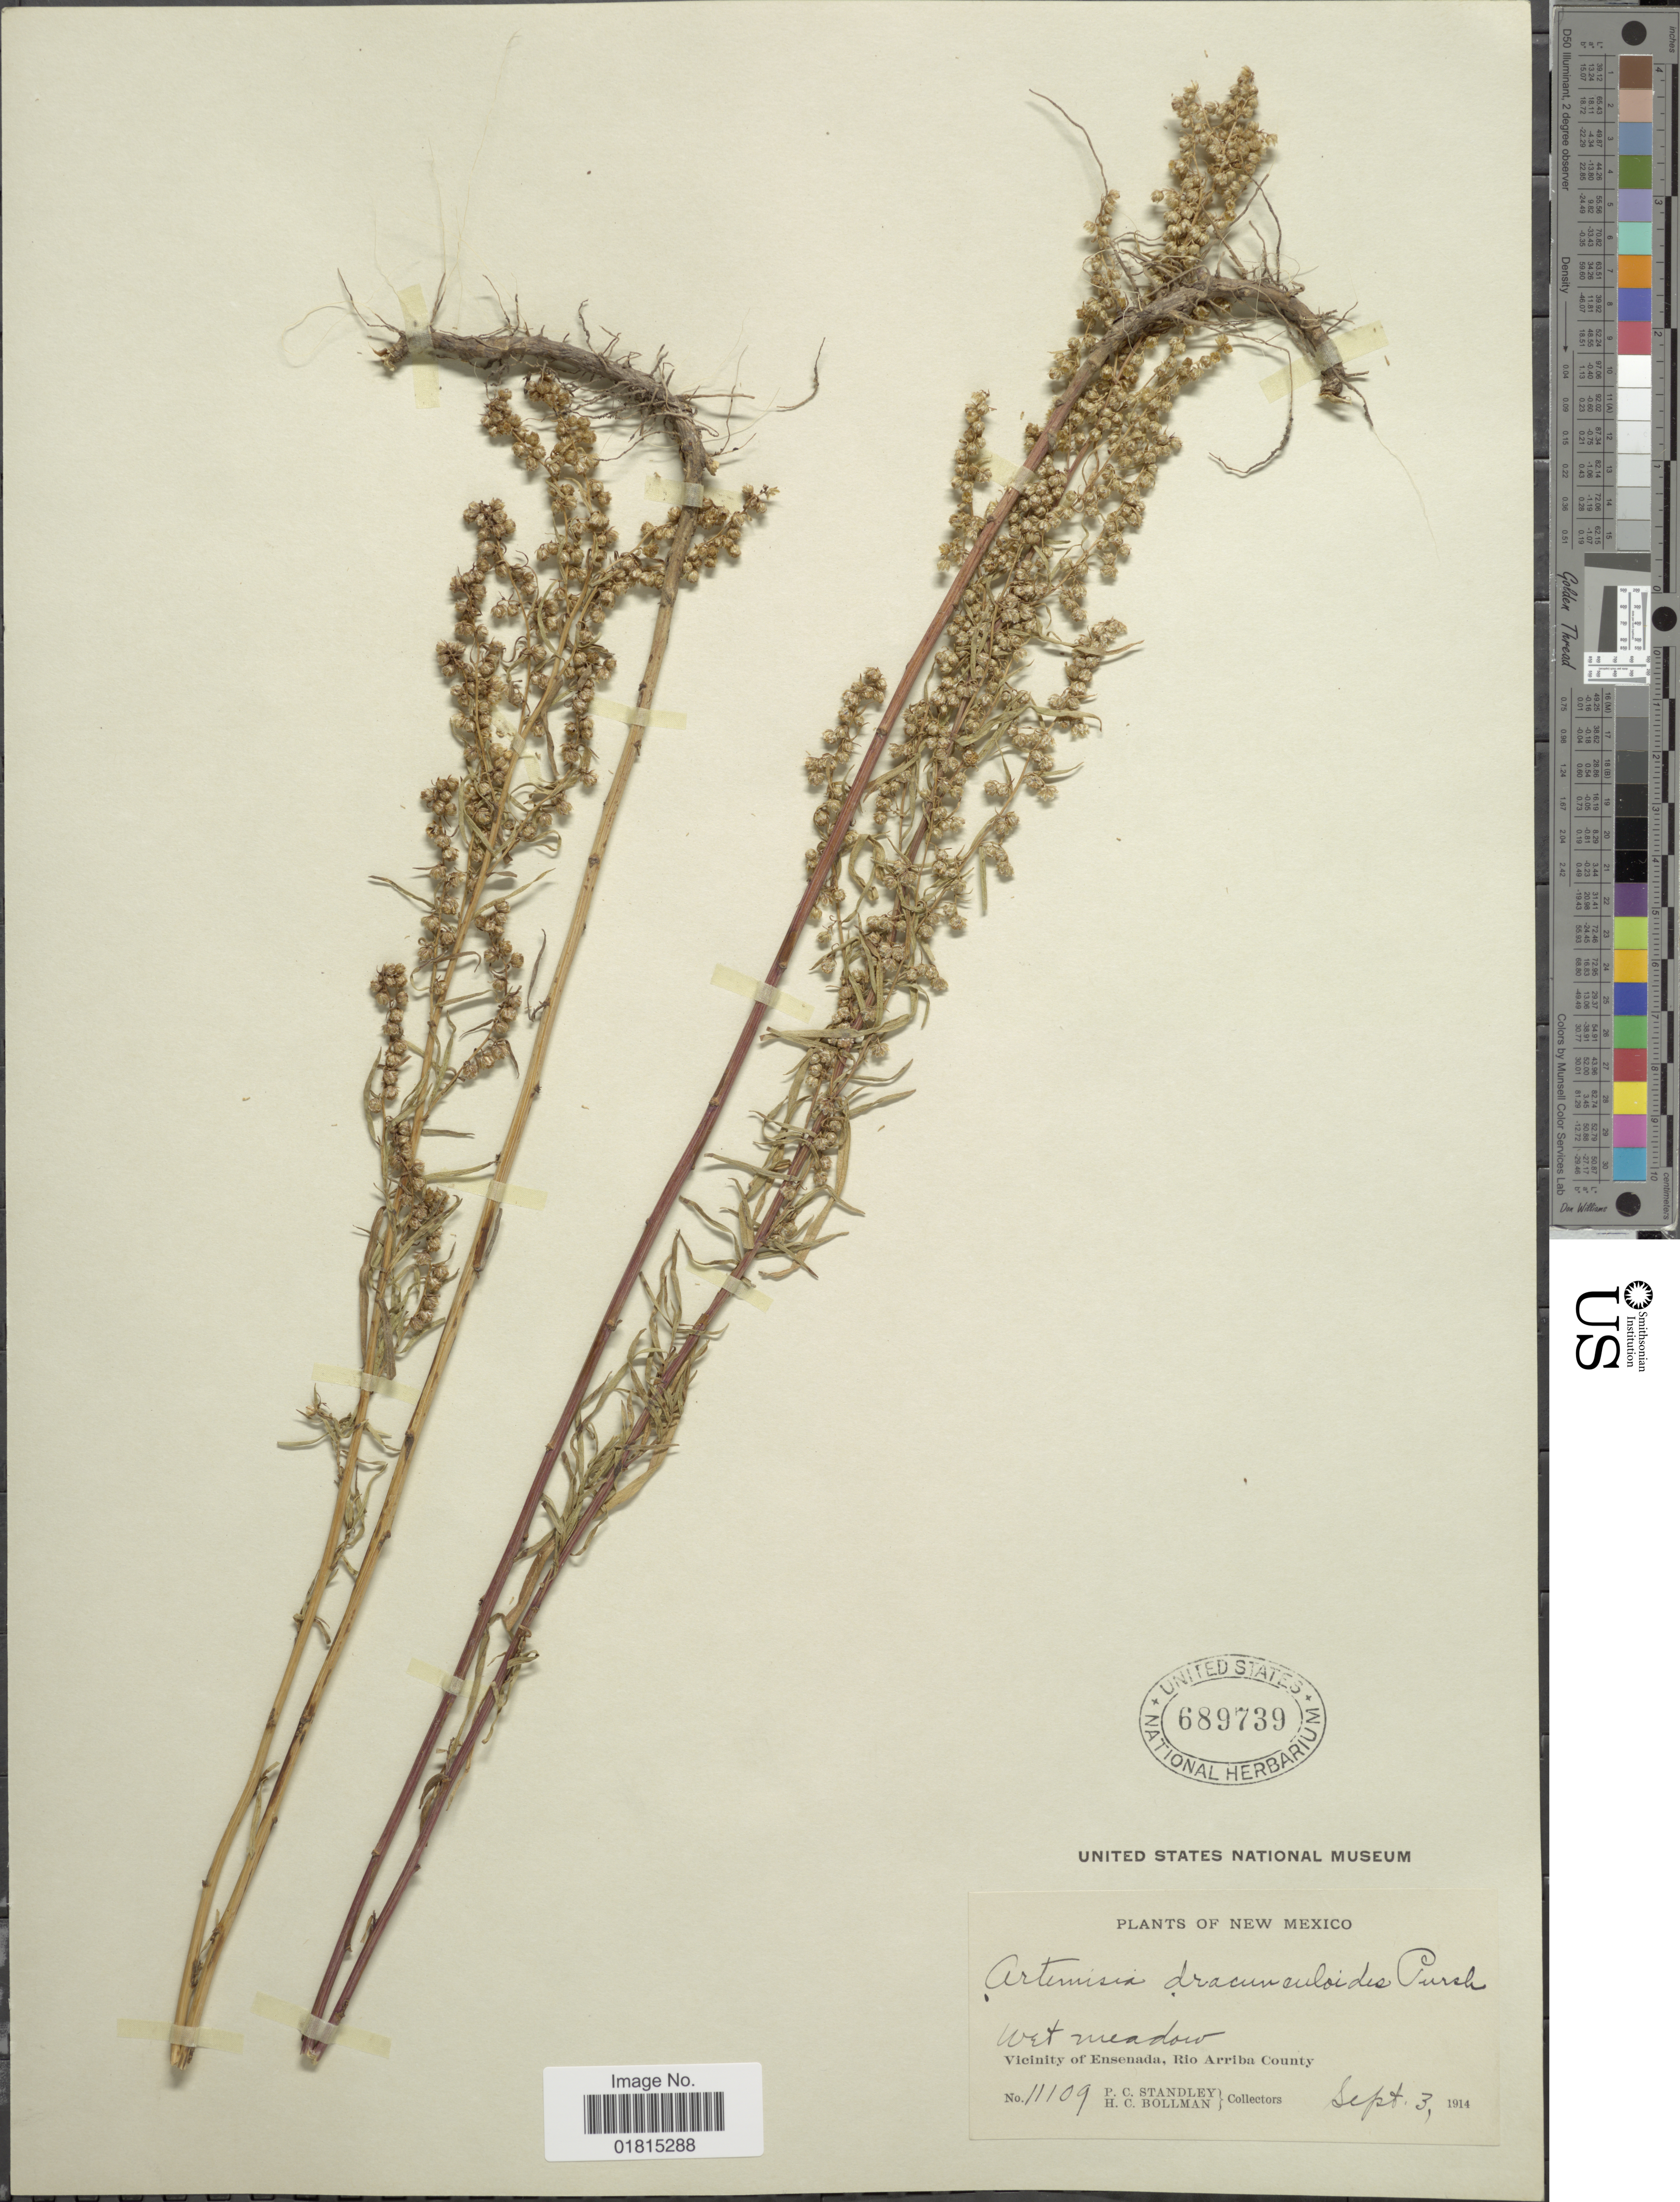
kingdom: Plantae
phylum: Tracheophyta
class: Magnoliopsida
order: Asterales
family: Asteraceae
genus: Artemisia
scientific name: Artemisia dracunculoides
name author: Pursh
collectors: P. C. Standley & H. C. Bollman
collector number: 11109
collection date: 1914-09-03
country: United States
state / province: New Mexico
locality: Wet meadow. Vicinity of Ensenada, Rio Arriba County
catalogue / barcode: US 689739